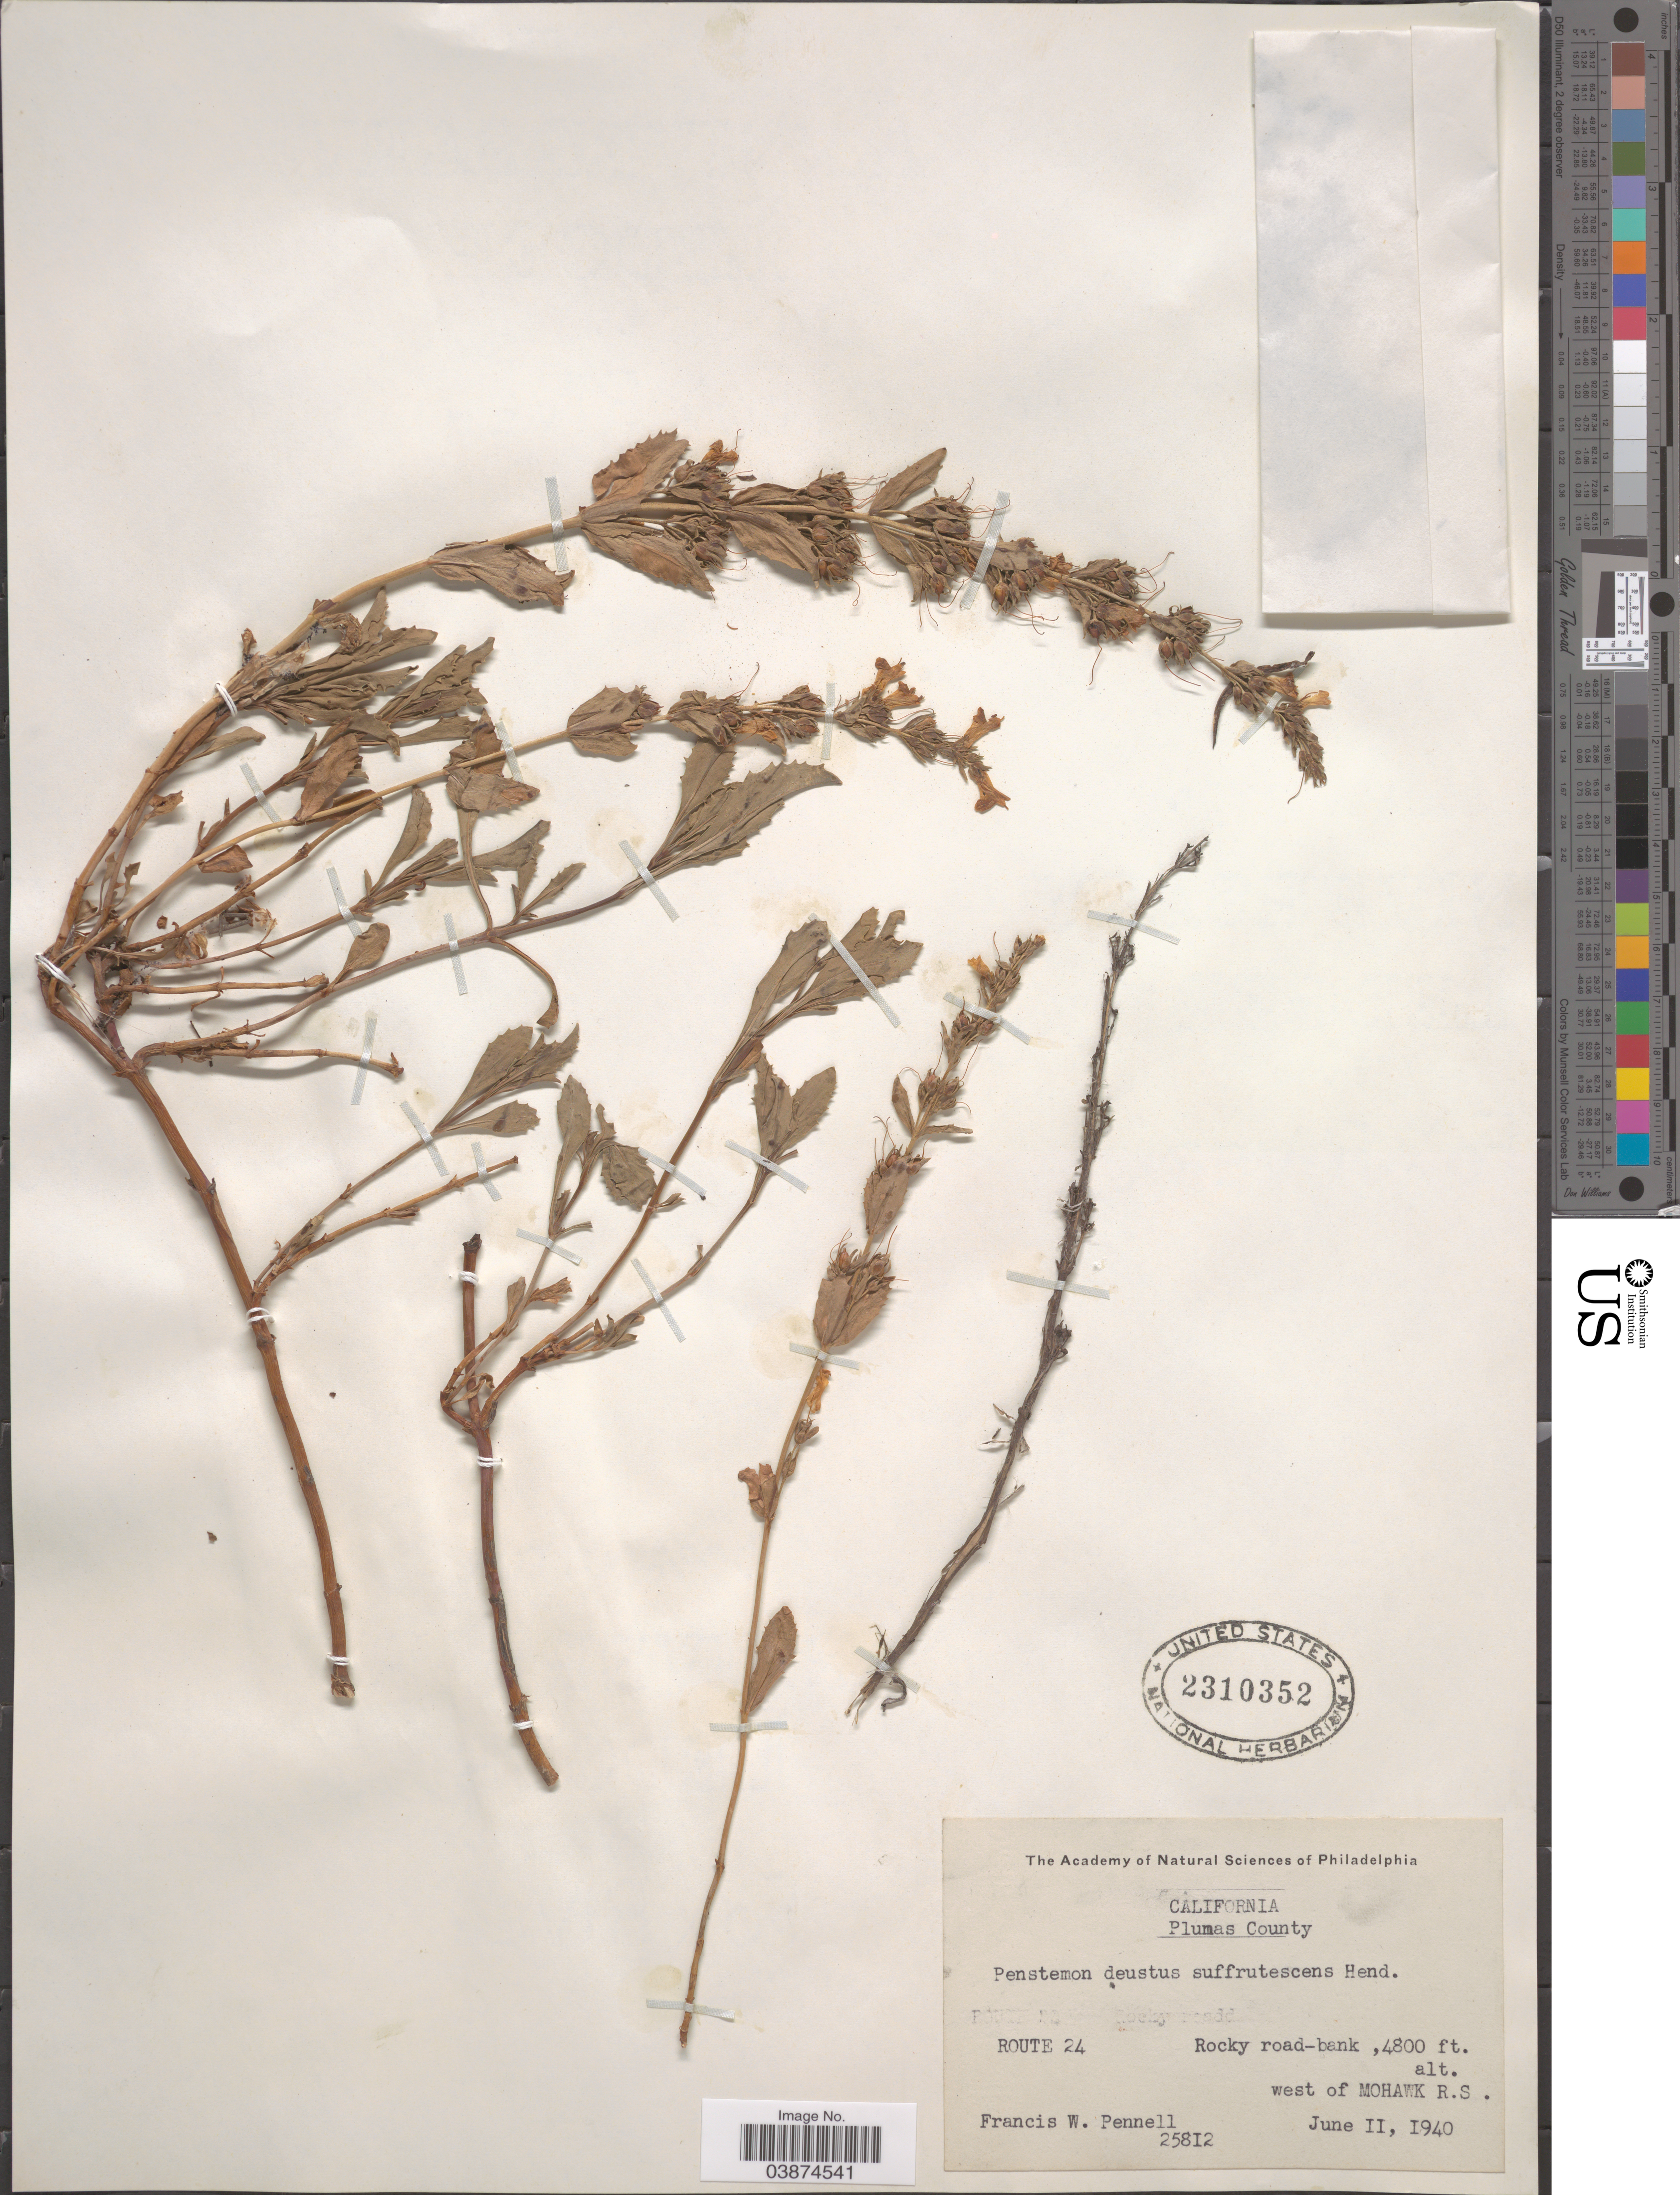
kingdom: Plantae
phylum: Tracheophyta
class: Magnoliopsida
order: Lamiales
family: Plantaginaceae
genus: Penstemon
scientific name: Penstemon deustus var. suffrutescens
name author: L.F. Hend.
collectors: F. W. Pennell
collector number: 25812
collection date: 1940-06-11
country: United States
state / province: California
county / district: Plumas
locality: Plumas County. Route 24. West of Mohawk R.S.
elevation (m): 1463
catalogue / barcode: US 2310352